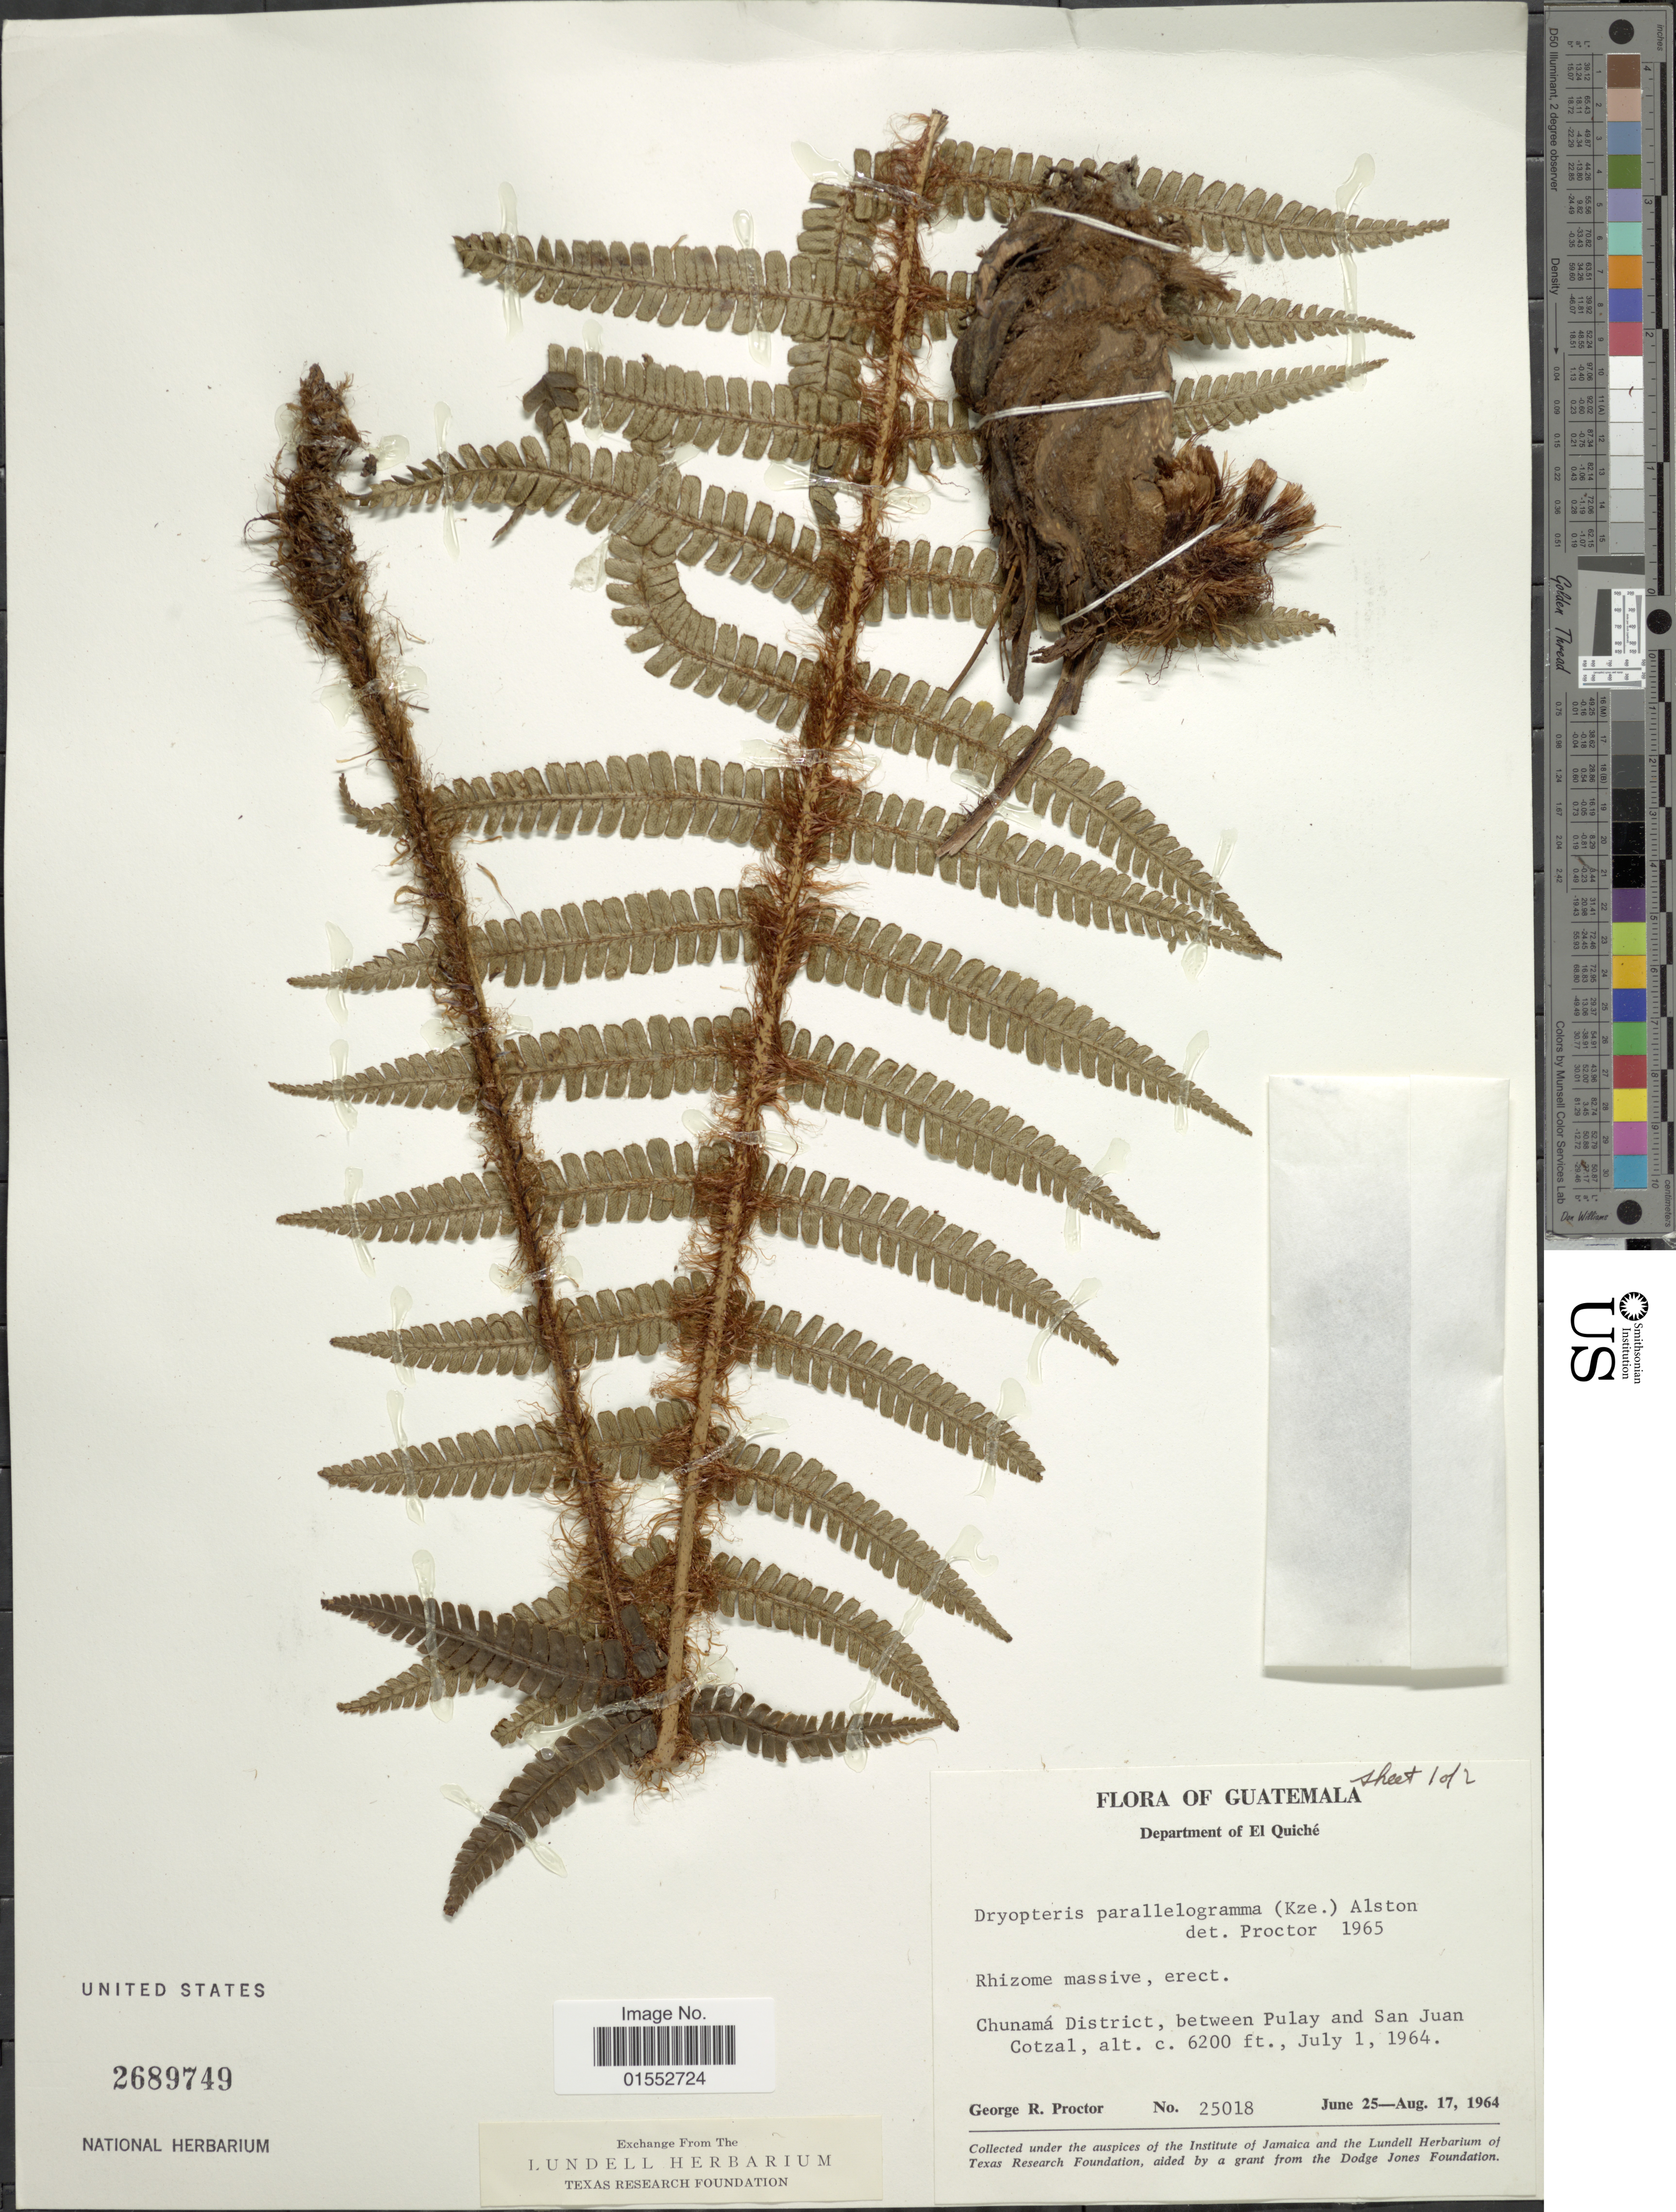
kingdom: Plantae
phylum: Tracheophyta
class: Polypodiopsida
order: Polypodiales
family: Dryopteridaceae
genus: Dryopteris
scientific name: Dryopteris wallichiana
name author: (Spreng.) Hyl.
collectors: G. Proctor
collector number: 25018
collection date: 1964-07-01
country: Guatemala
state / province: El Quiché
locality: Chunamá District, between Pulay and San Juan Cotzal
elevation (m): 1890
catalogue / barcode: US 2689749